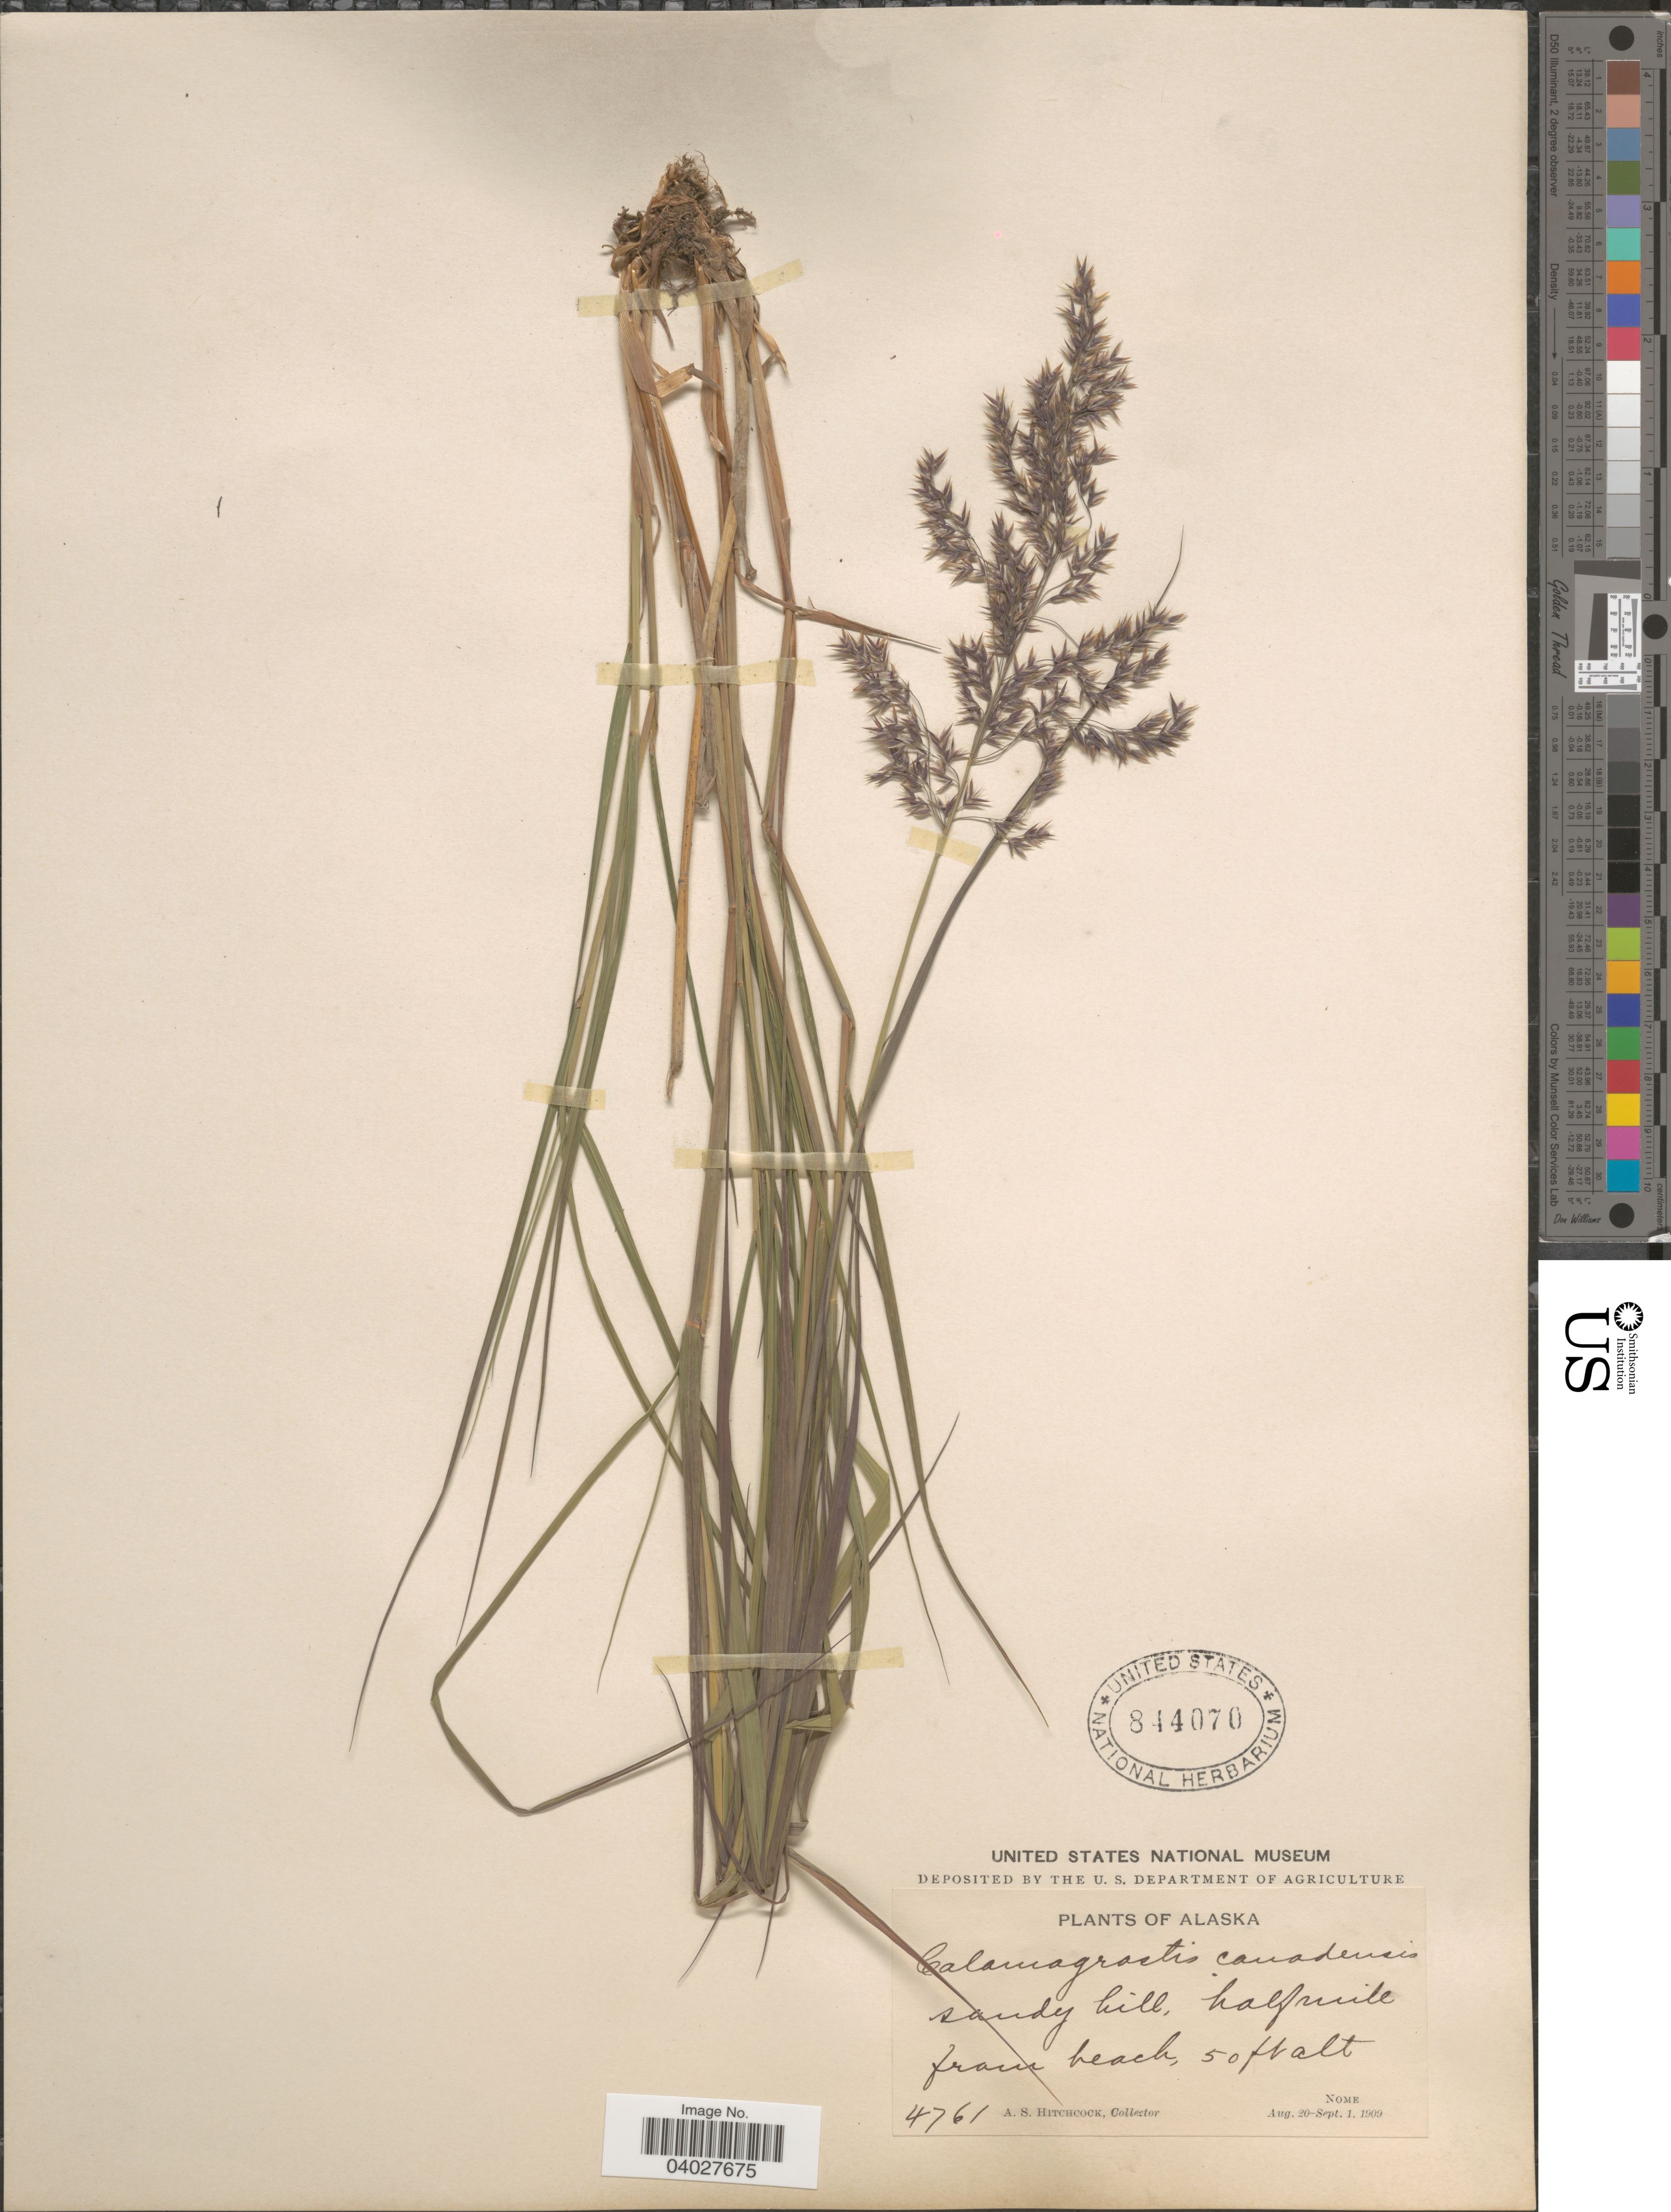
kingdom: Plantae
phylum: Tracheophyta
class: Liliopsida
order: Poales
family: Poaceae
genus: Calamagrostis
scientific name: Calamagrostis canadensis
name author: (Michx.) P. Beauv.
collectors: A. S. Hitchcock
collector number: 4761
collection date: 1909-08-20/1909-09-01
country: United States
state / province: Alaska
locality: Nome.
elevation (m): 15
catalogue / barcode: US 844070